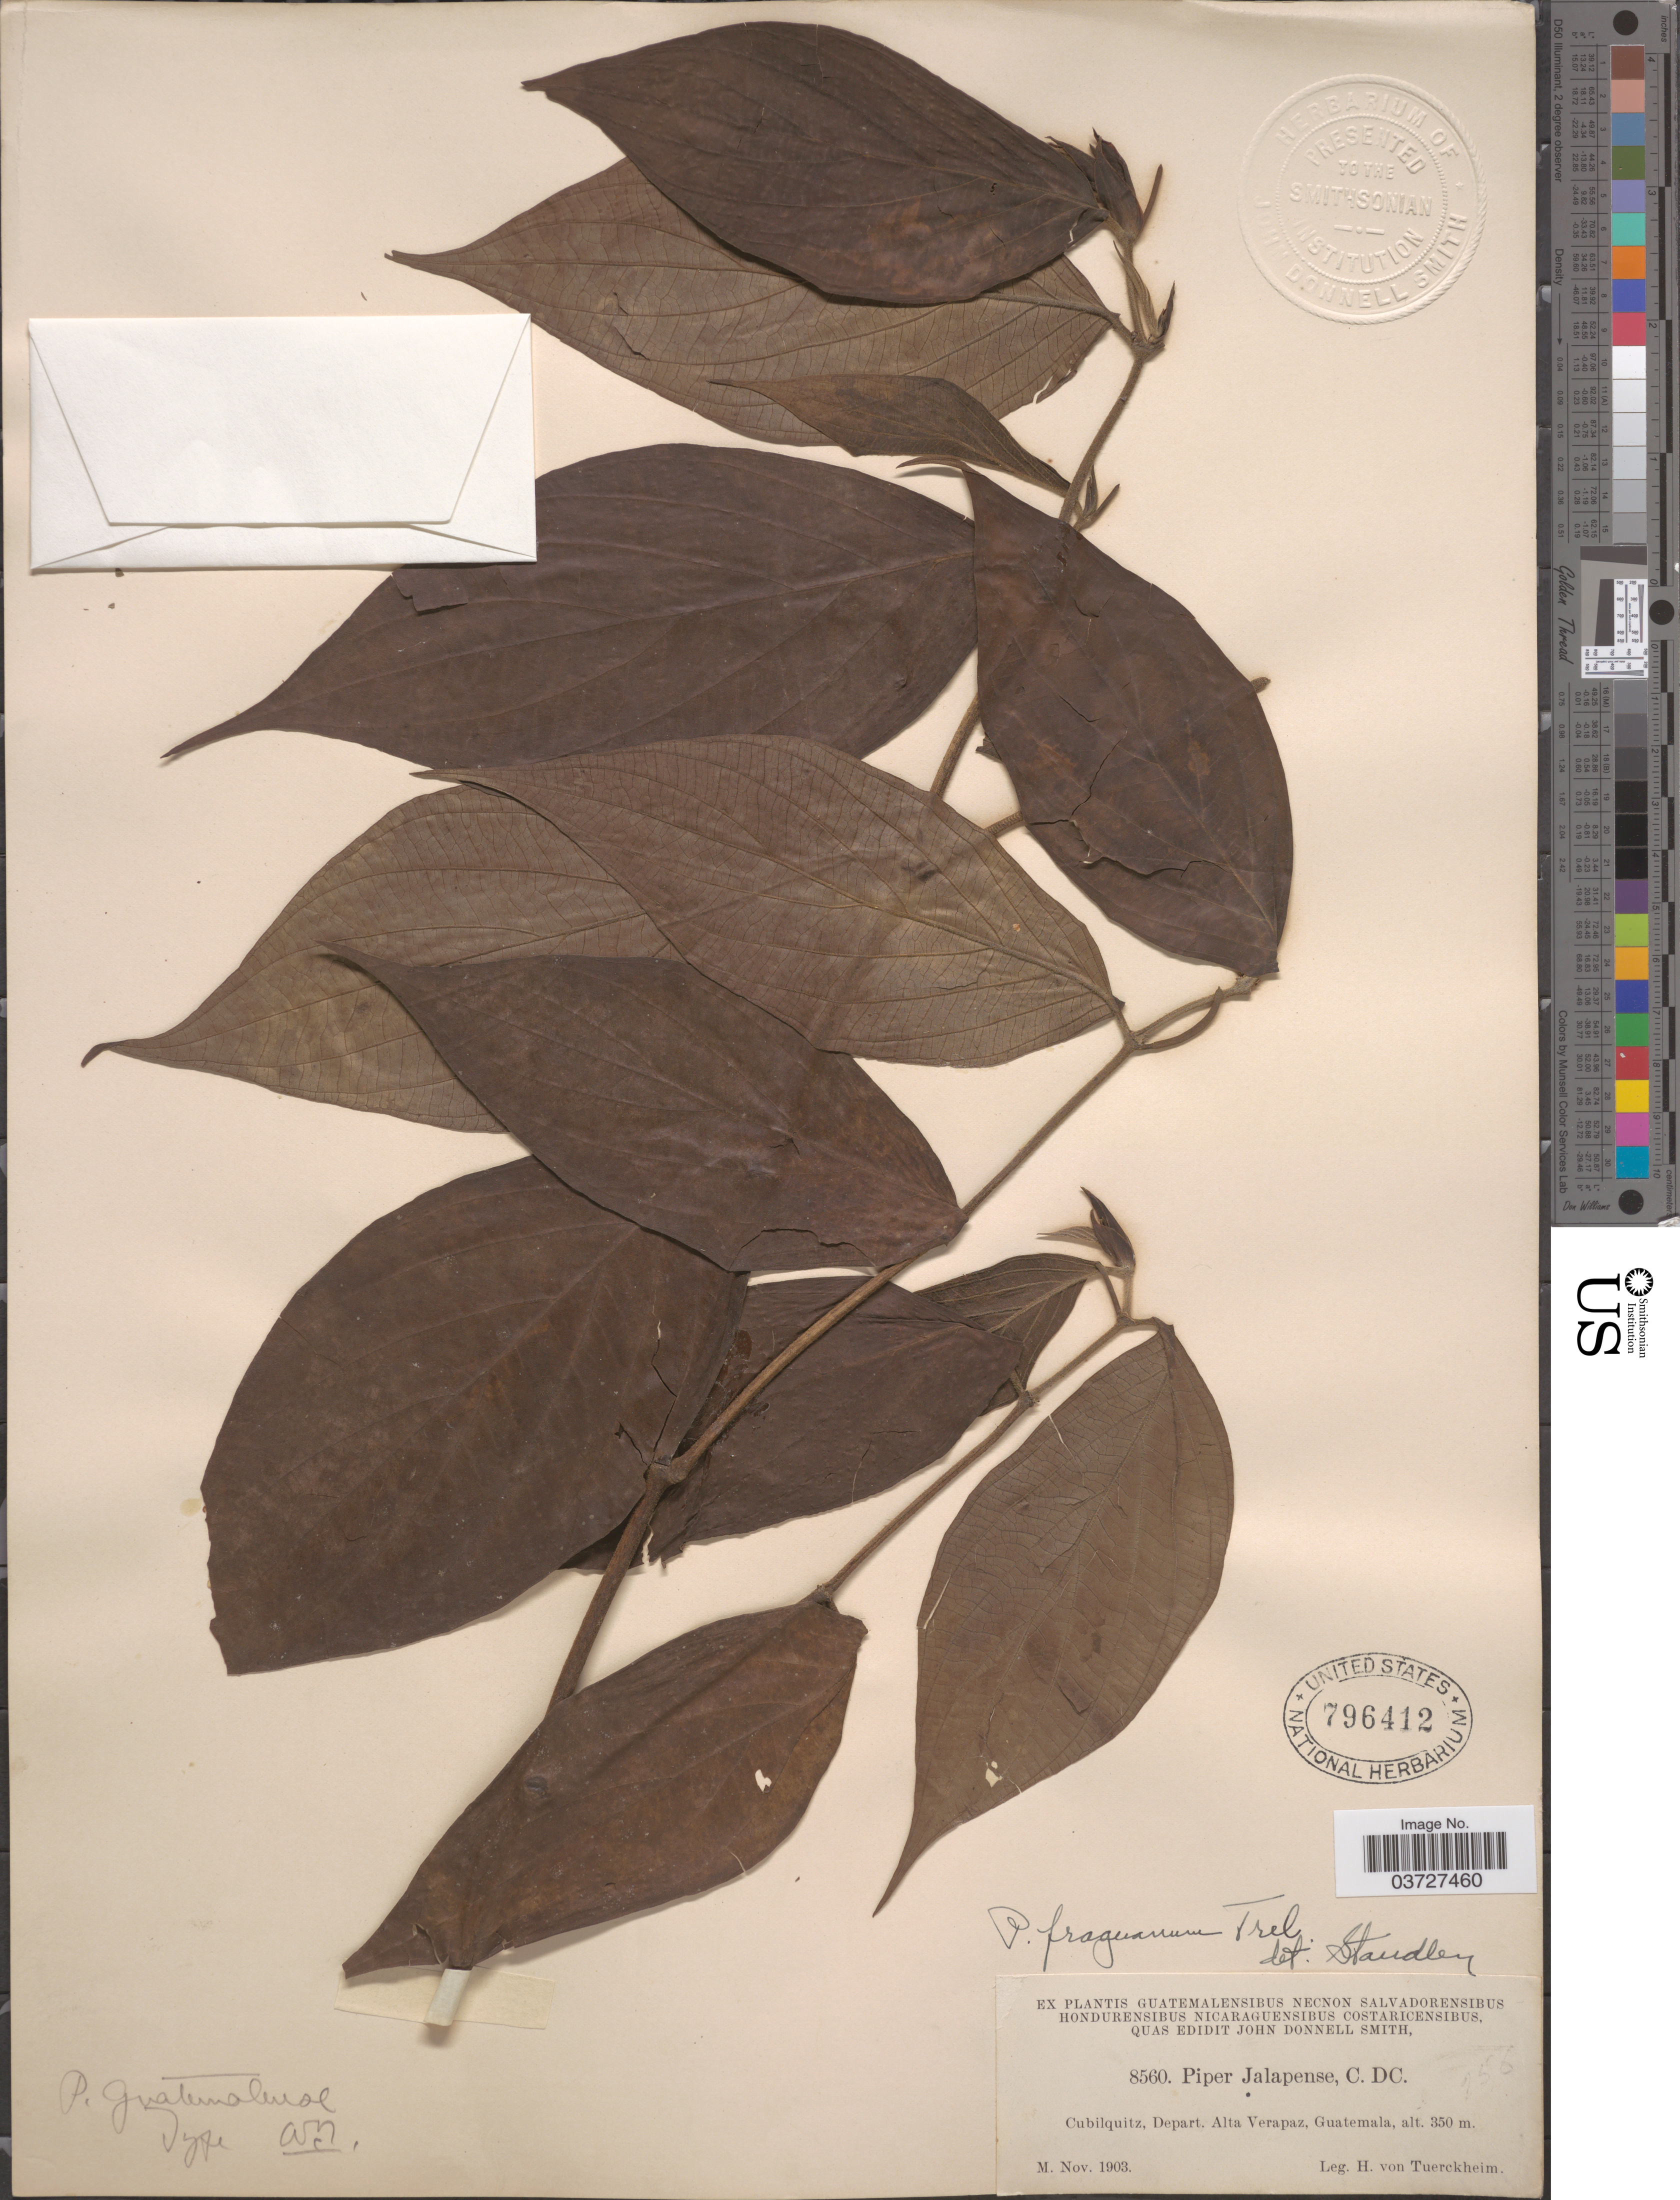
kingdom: Plantae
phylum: Tracheophyta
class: Magnoliopsida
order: Piperales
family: Piperaceae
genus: Piper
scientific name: Piper fraguanum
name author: Trel.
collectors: H. von Türckheim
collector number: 8560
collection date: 1903-11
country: Guatemala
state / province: Alta Verapaz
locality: Cubilquitz, Depart. Alta Verapaz.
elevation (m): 350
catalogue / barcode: US 796412